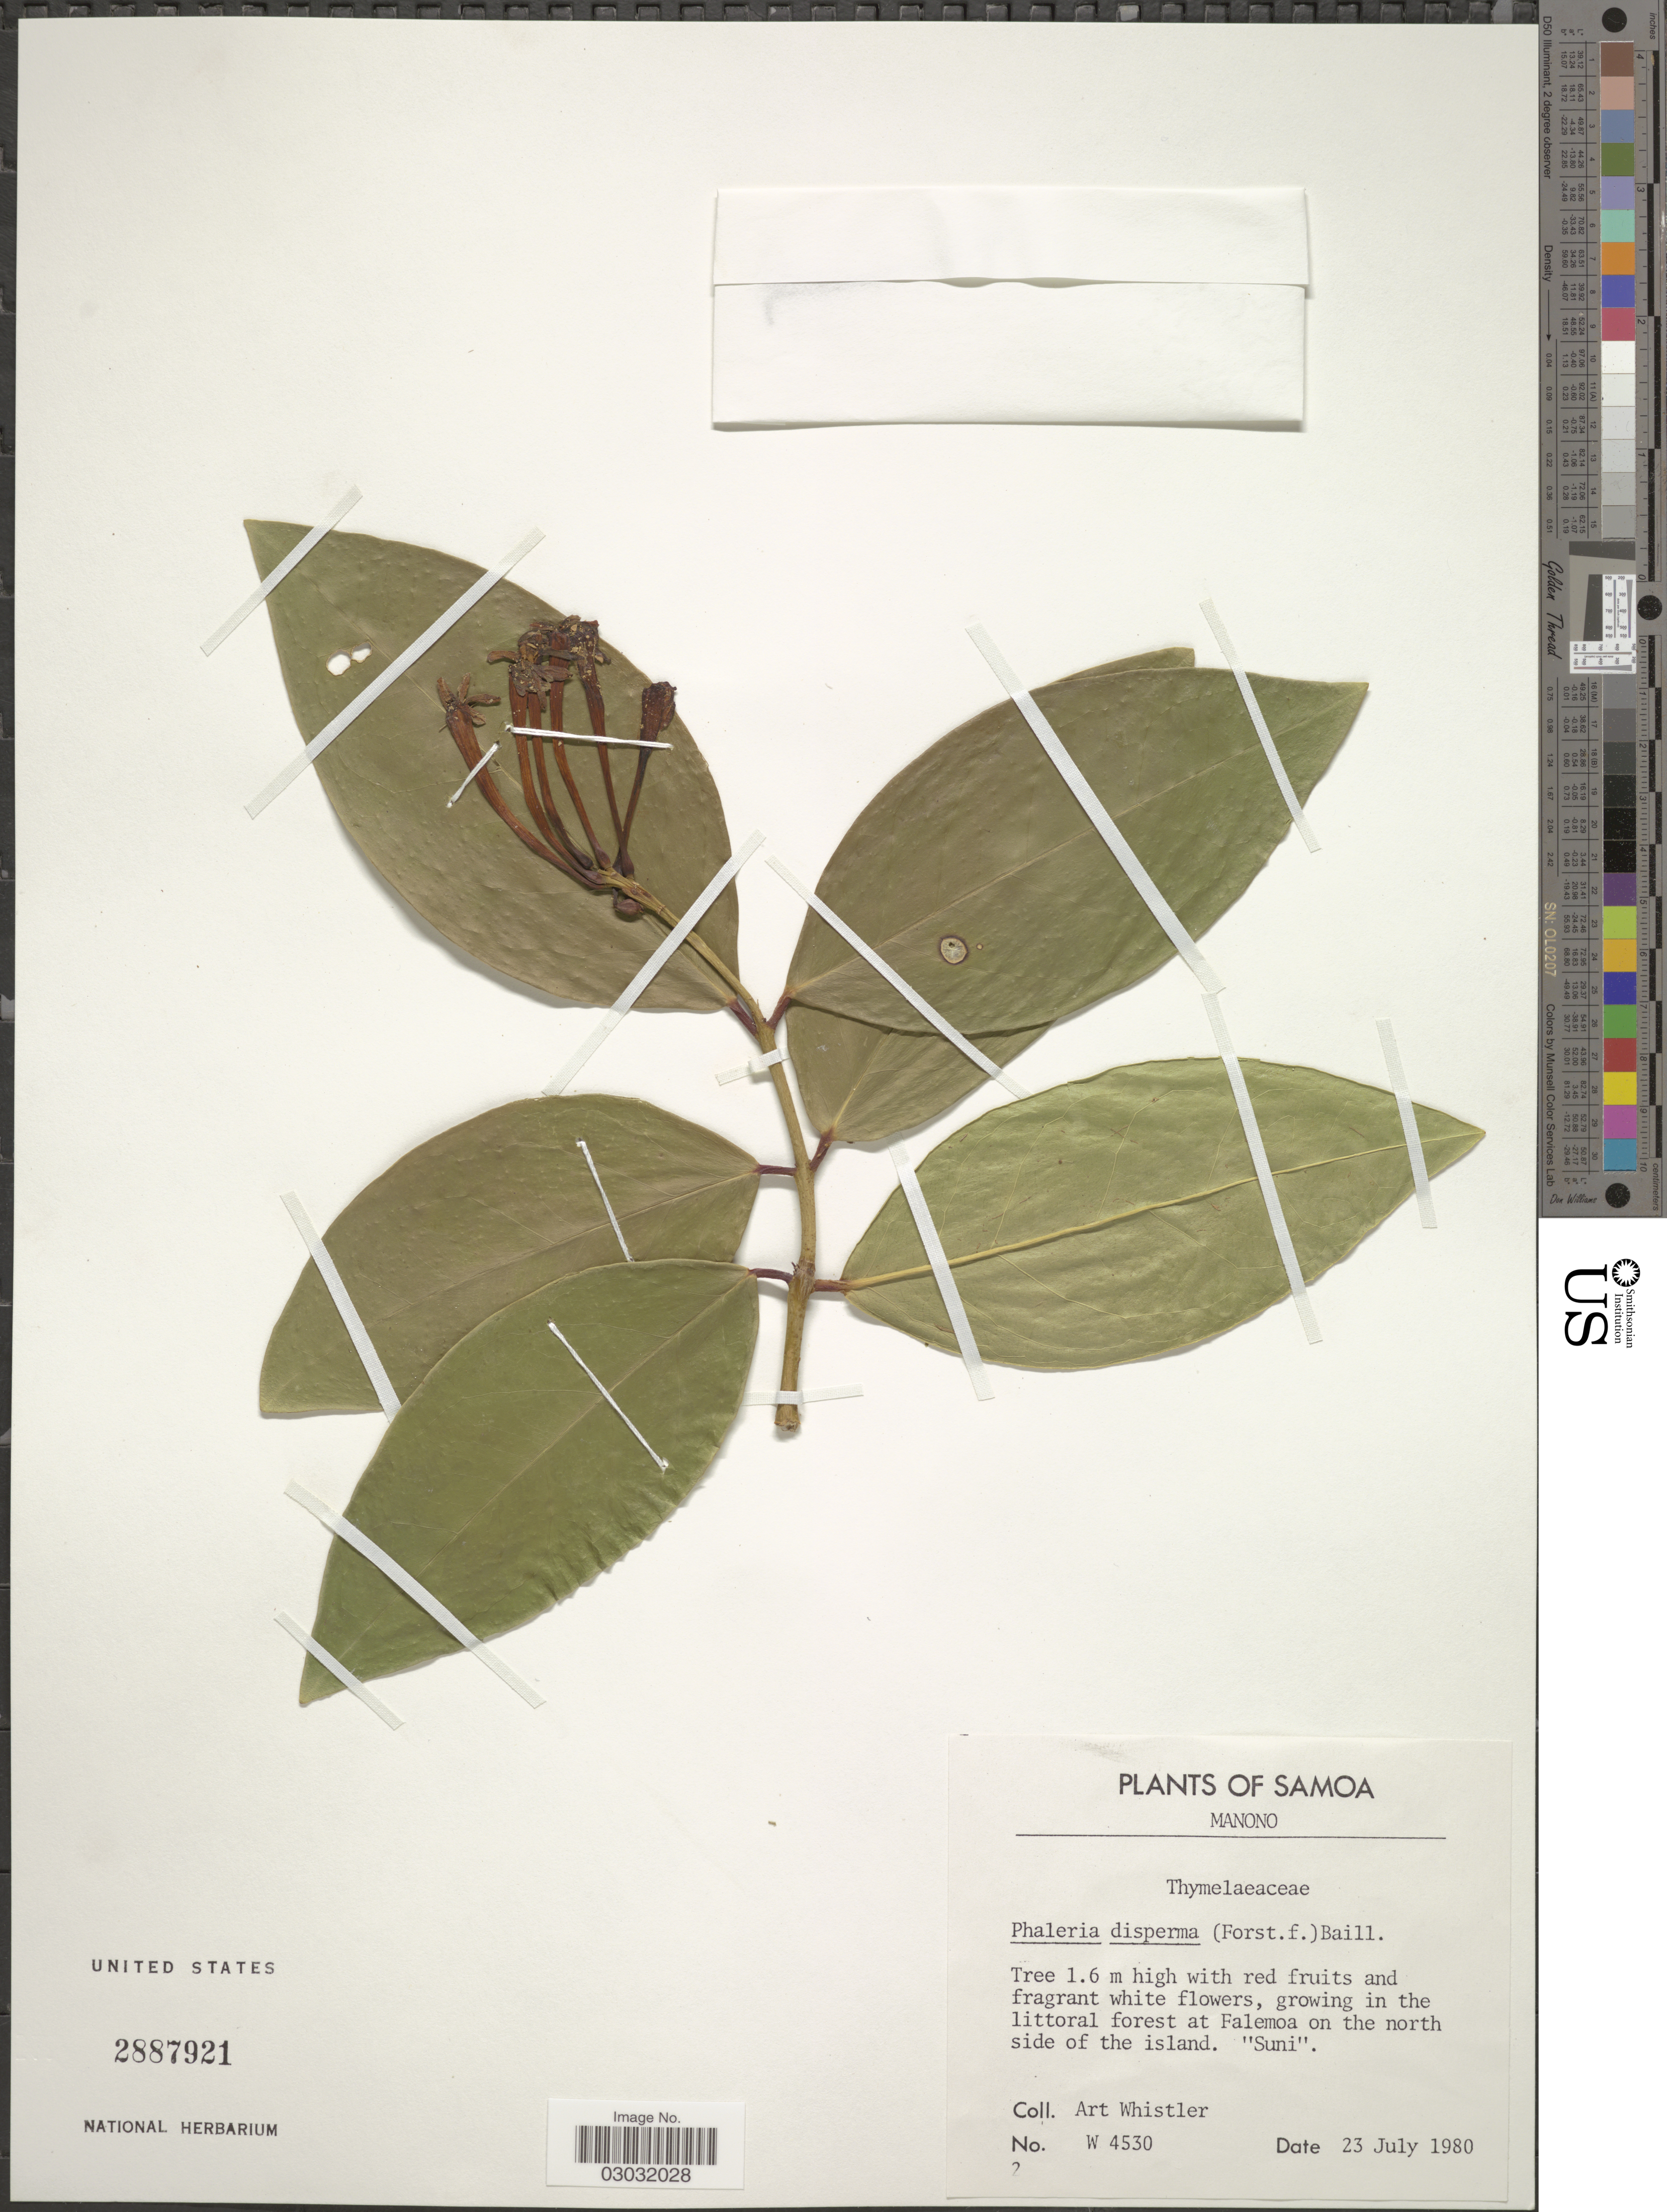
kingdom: Plantae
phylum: Tracheophyta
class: Magnoliopsida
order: Malvales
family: Thymelaeaceae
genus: Phaleria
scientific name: Phaleria disperma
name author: (G. Forst.) Baill.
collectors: A. Whistler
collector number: W4530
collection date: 1980-07-23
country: Samoa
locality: Samoa, Manono, growing in the littoral forest at Falemoa on the north side of the island. "Suni".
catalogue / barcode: US 2887921